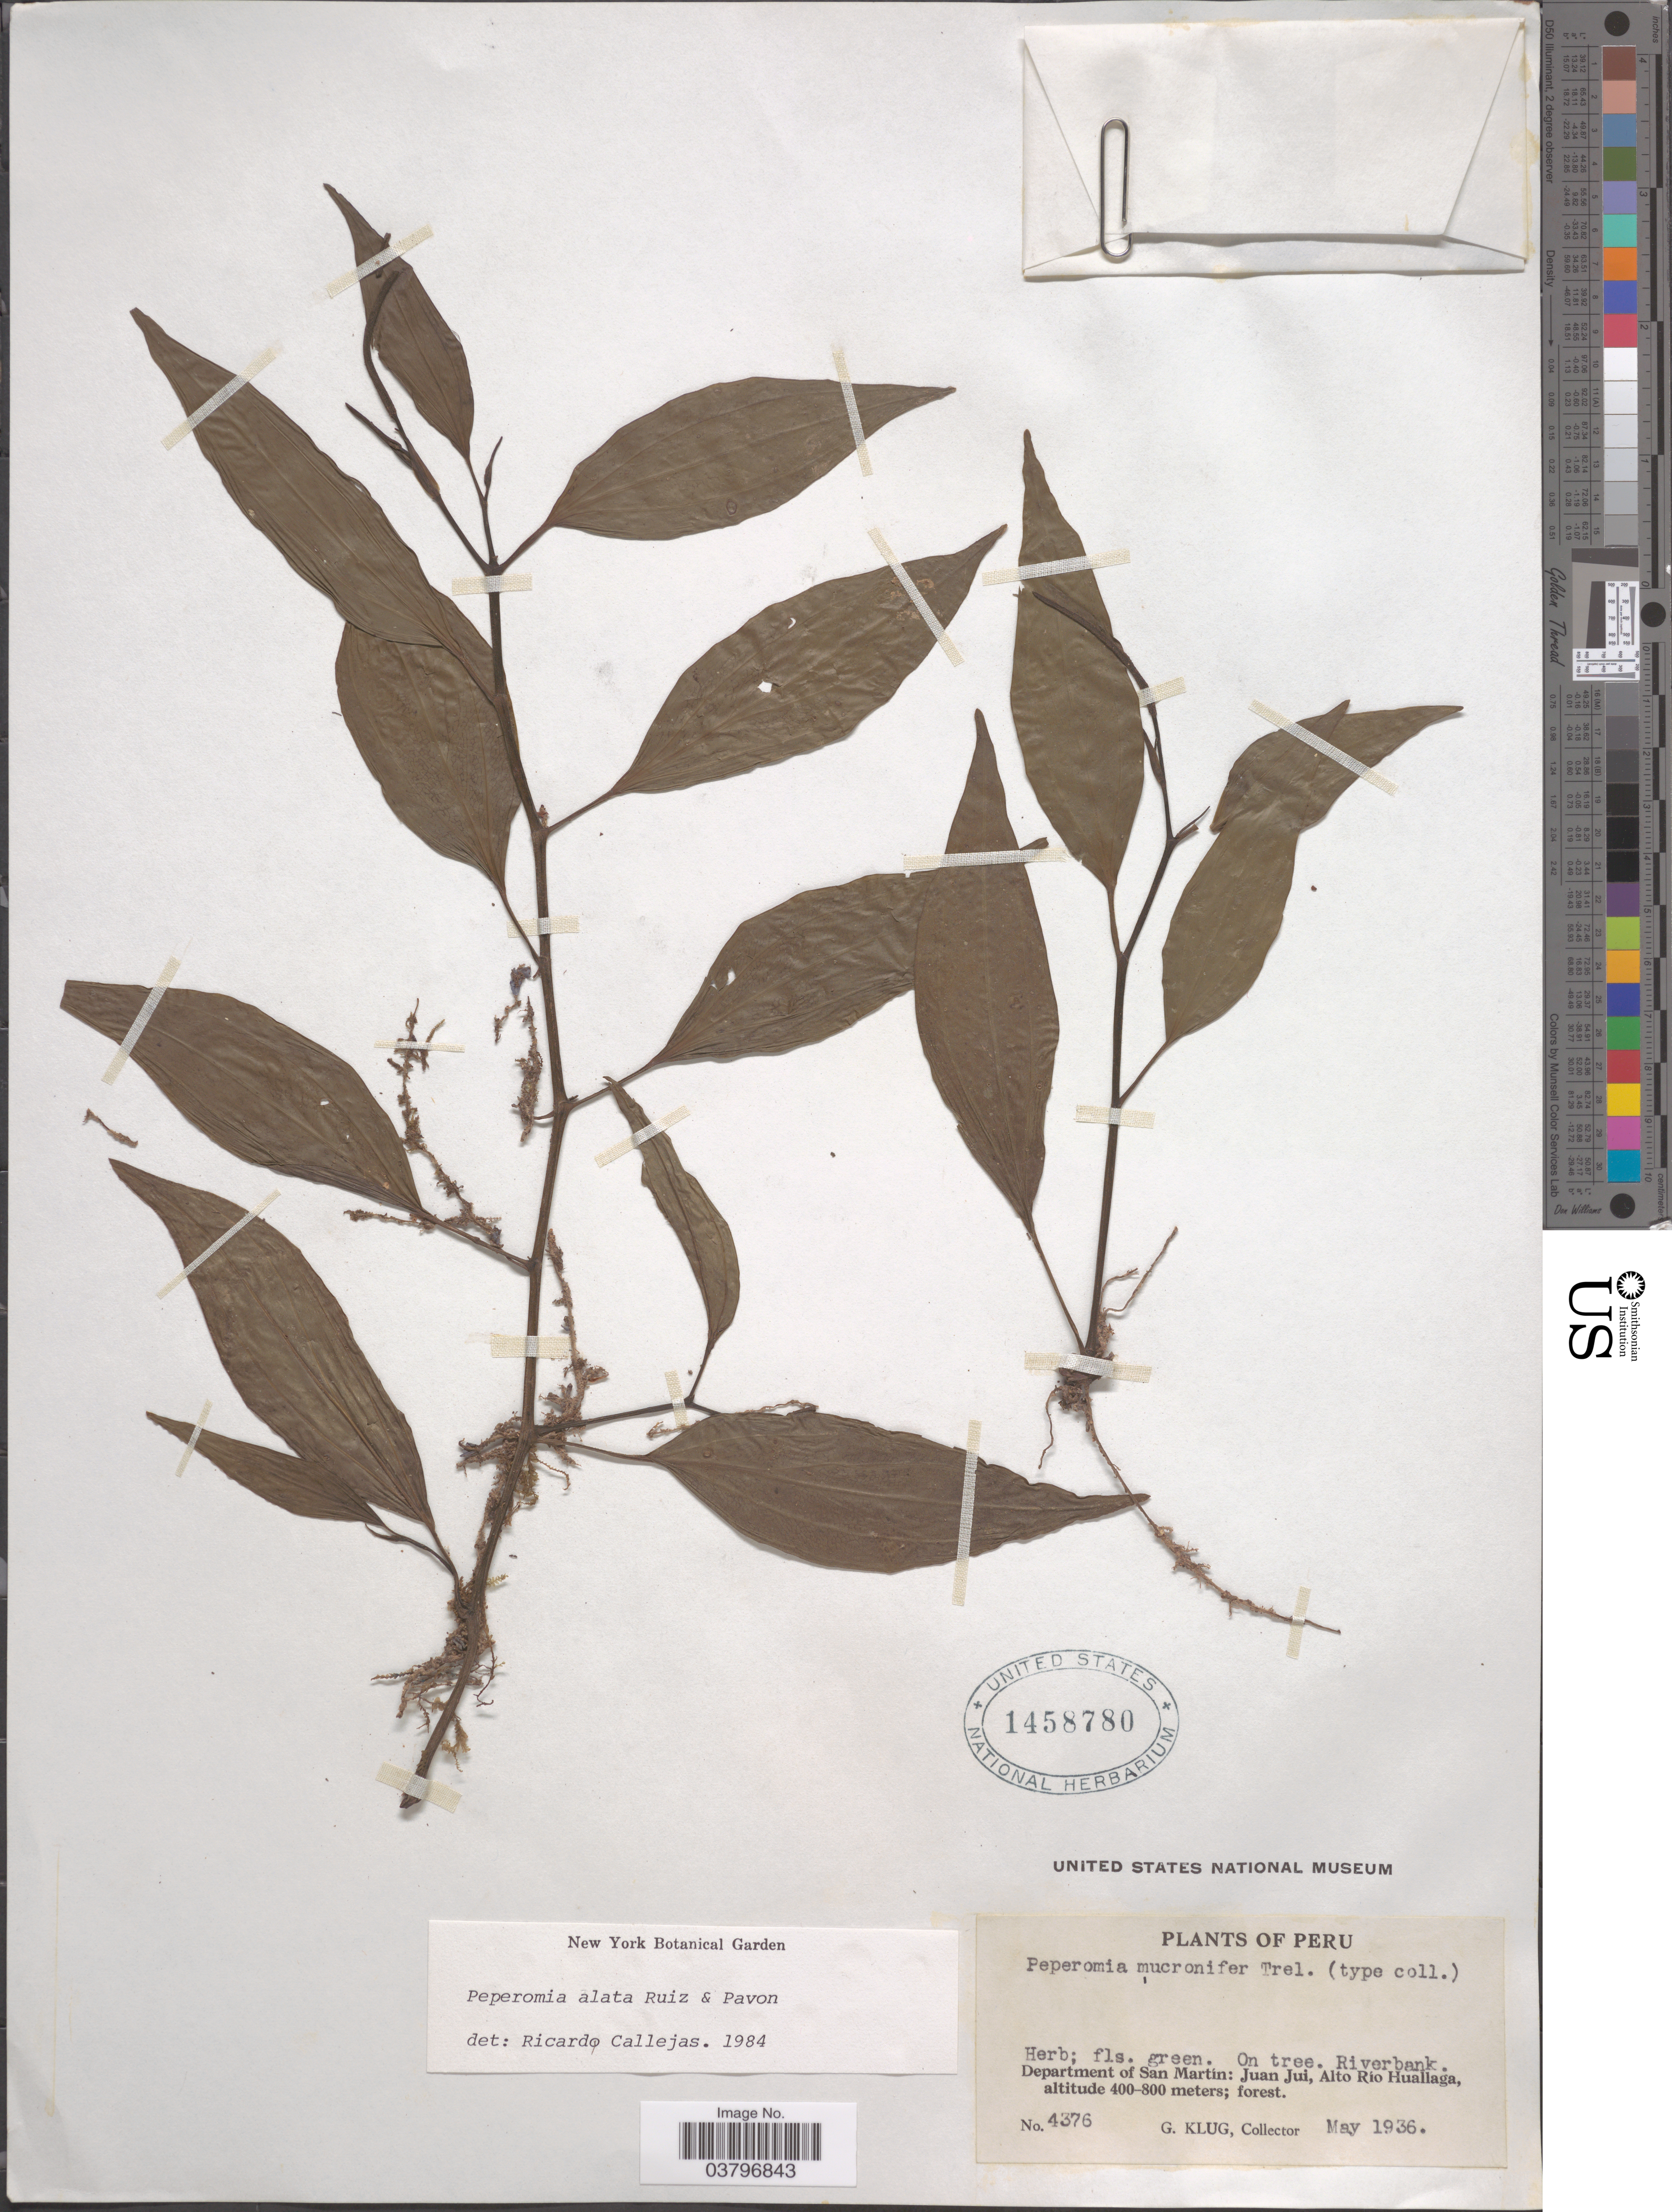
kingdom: Plantae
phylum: Tracheophyta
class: Magnoliopsida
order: Piperales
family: Piperaceae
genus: Peperomia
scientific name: Peperomia alata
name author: Ruiz & Pav.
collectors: G. Klug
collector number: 4376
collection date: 1936-05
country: Peru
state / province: San Martín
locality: Department of San Martín: Juan Jui, Alto Río Huallaga.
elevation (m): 400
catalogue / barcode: US 1458780